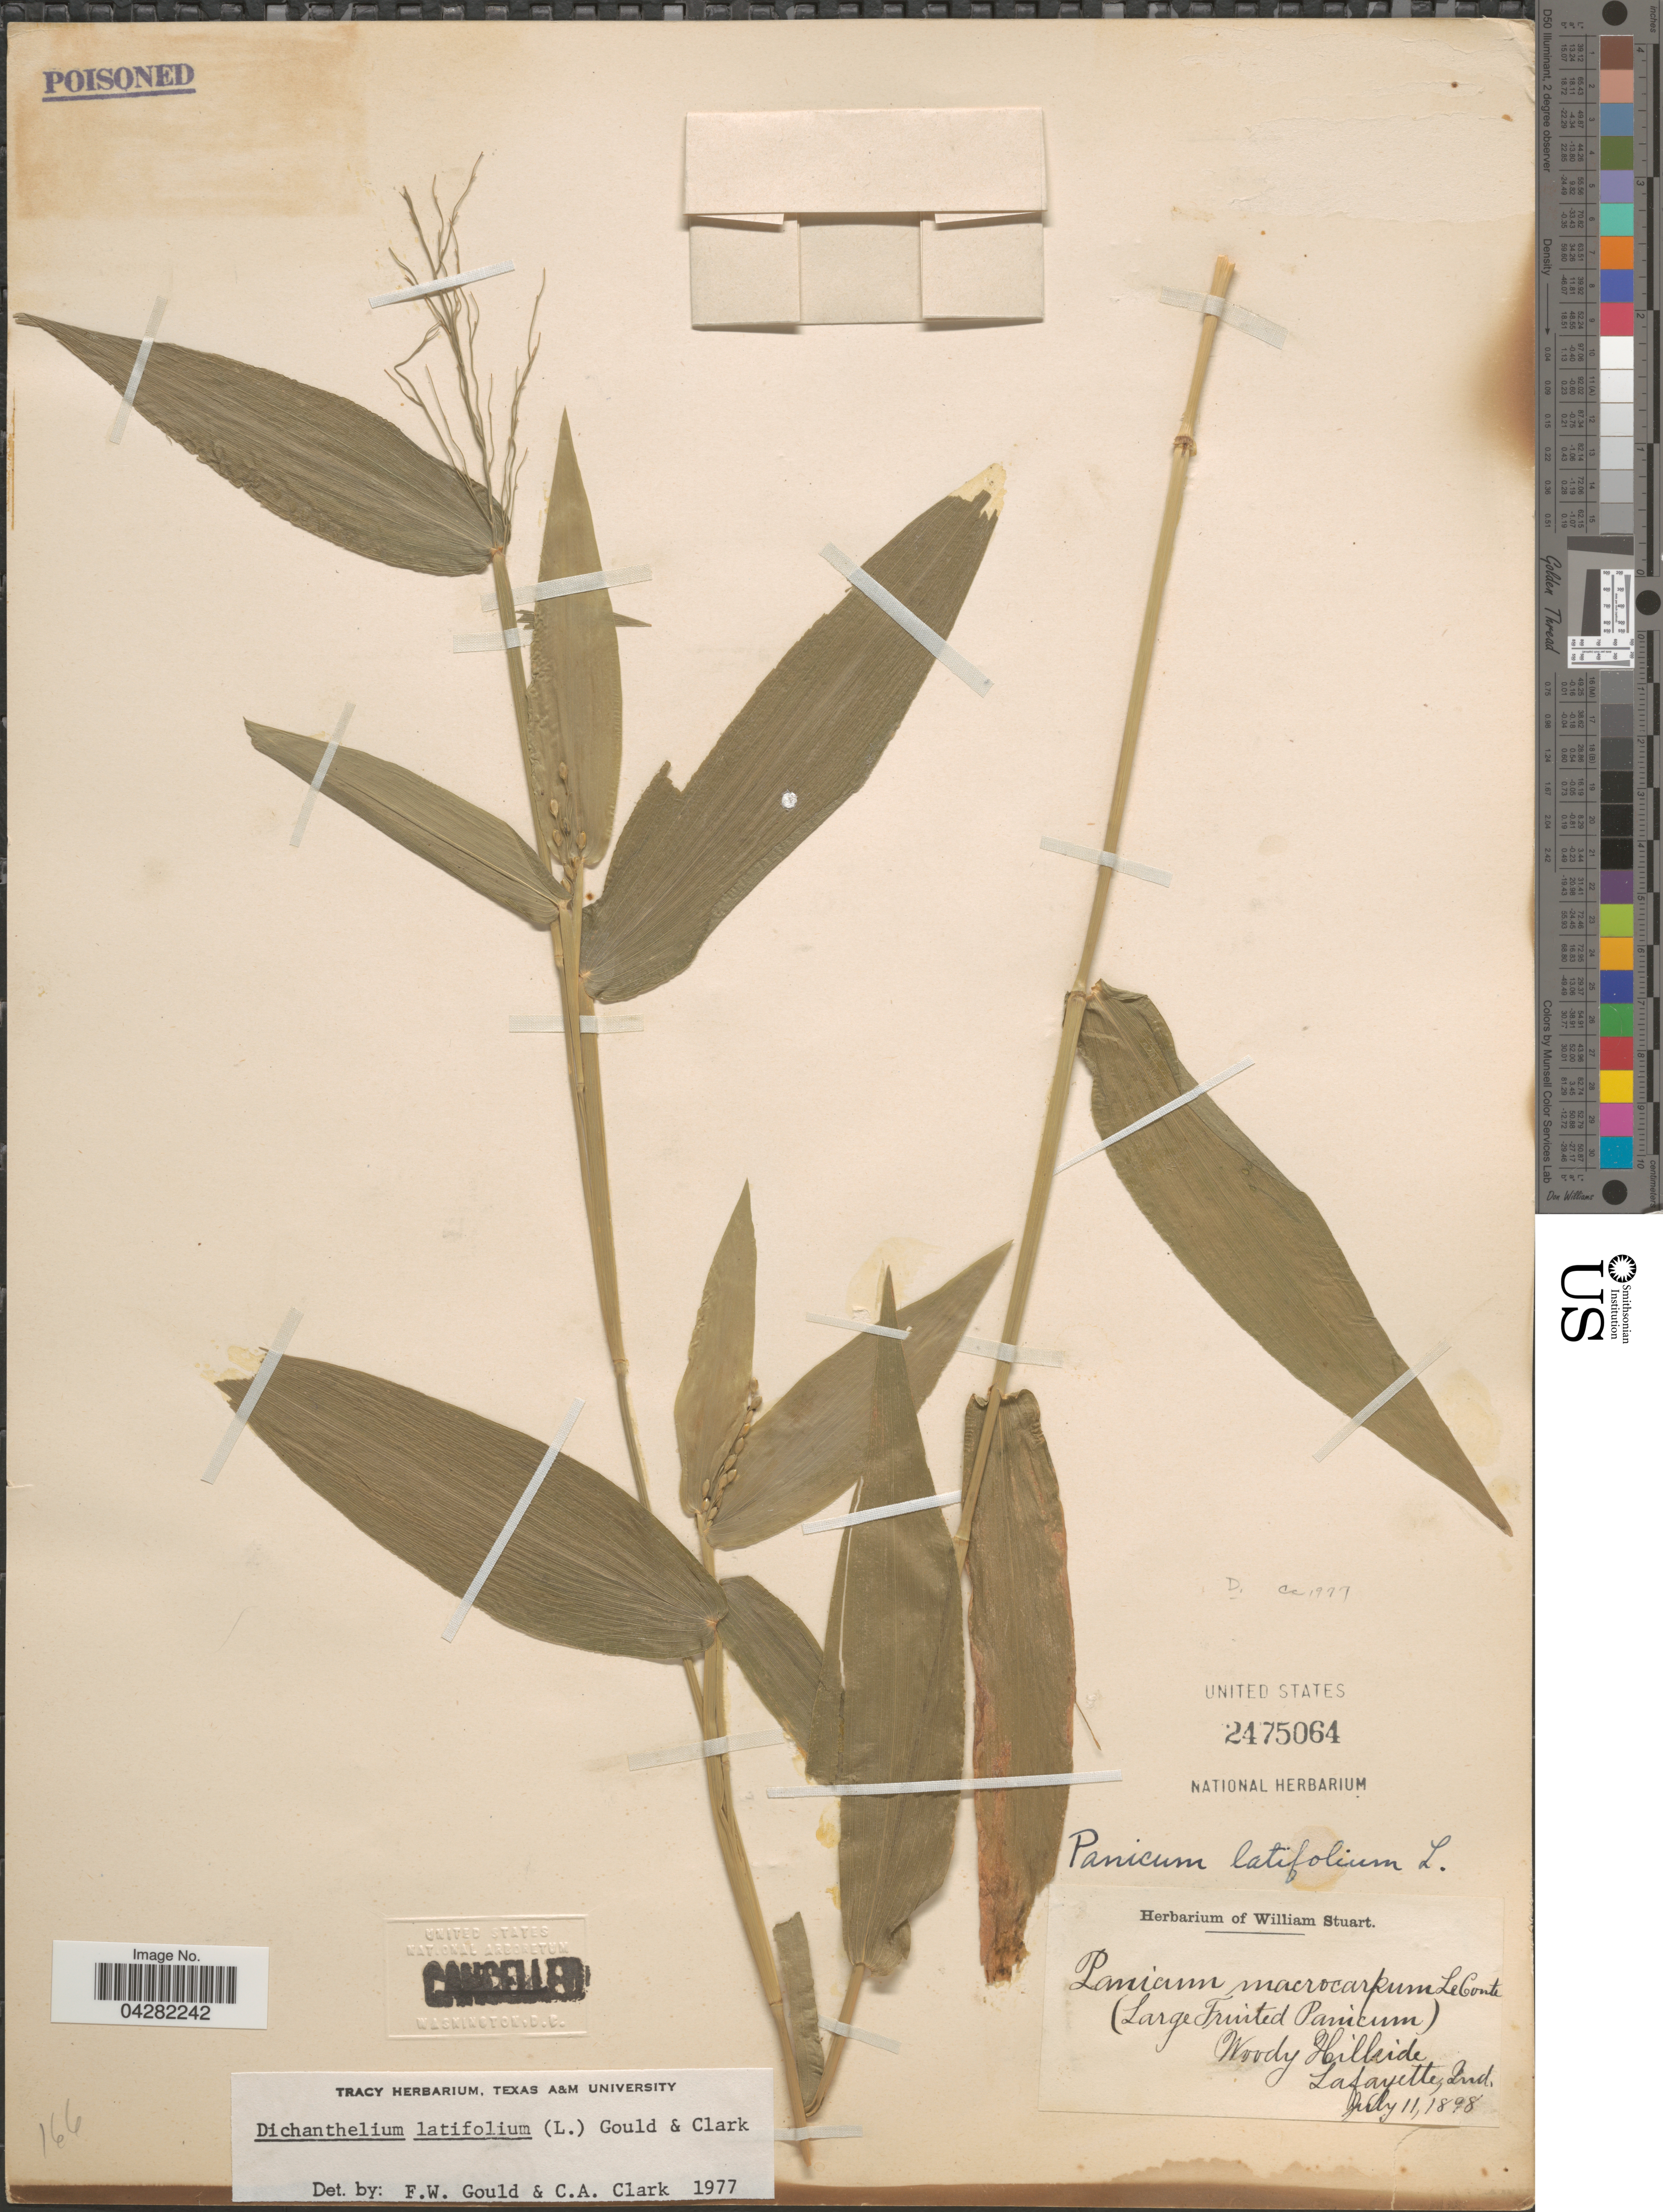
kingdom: Plantae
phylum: Tracheophyta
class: Liliopsida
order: Poales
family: Poaceae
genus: Dichanthelium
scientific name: Dichanthelium laxiflorum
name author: (Lam.) Gould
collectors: Ex herb. William Stuart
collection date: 1898-07-11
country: United States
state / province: Indiana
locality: Woody Hillside. Lafayette.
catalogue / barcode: US 2475064